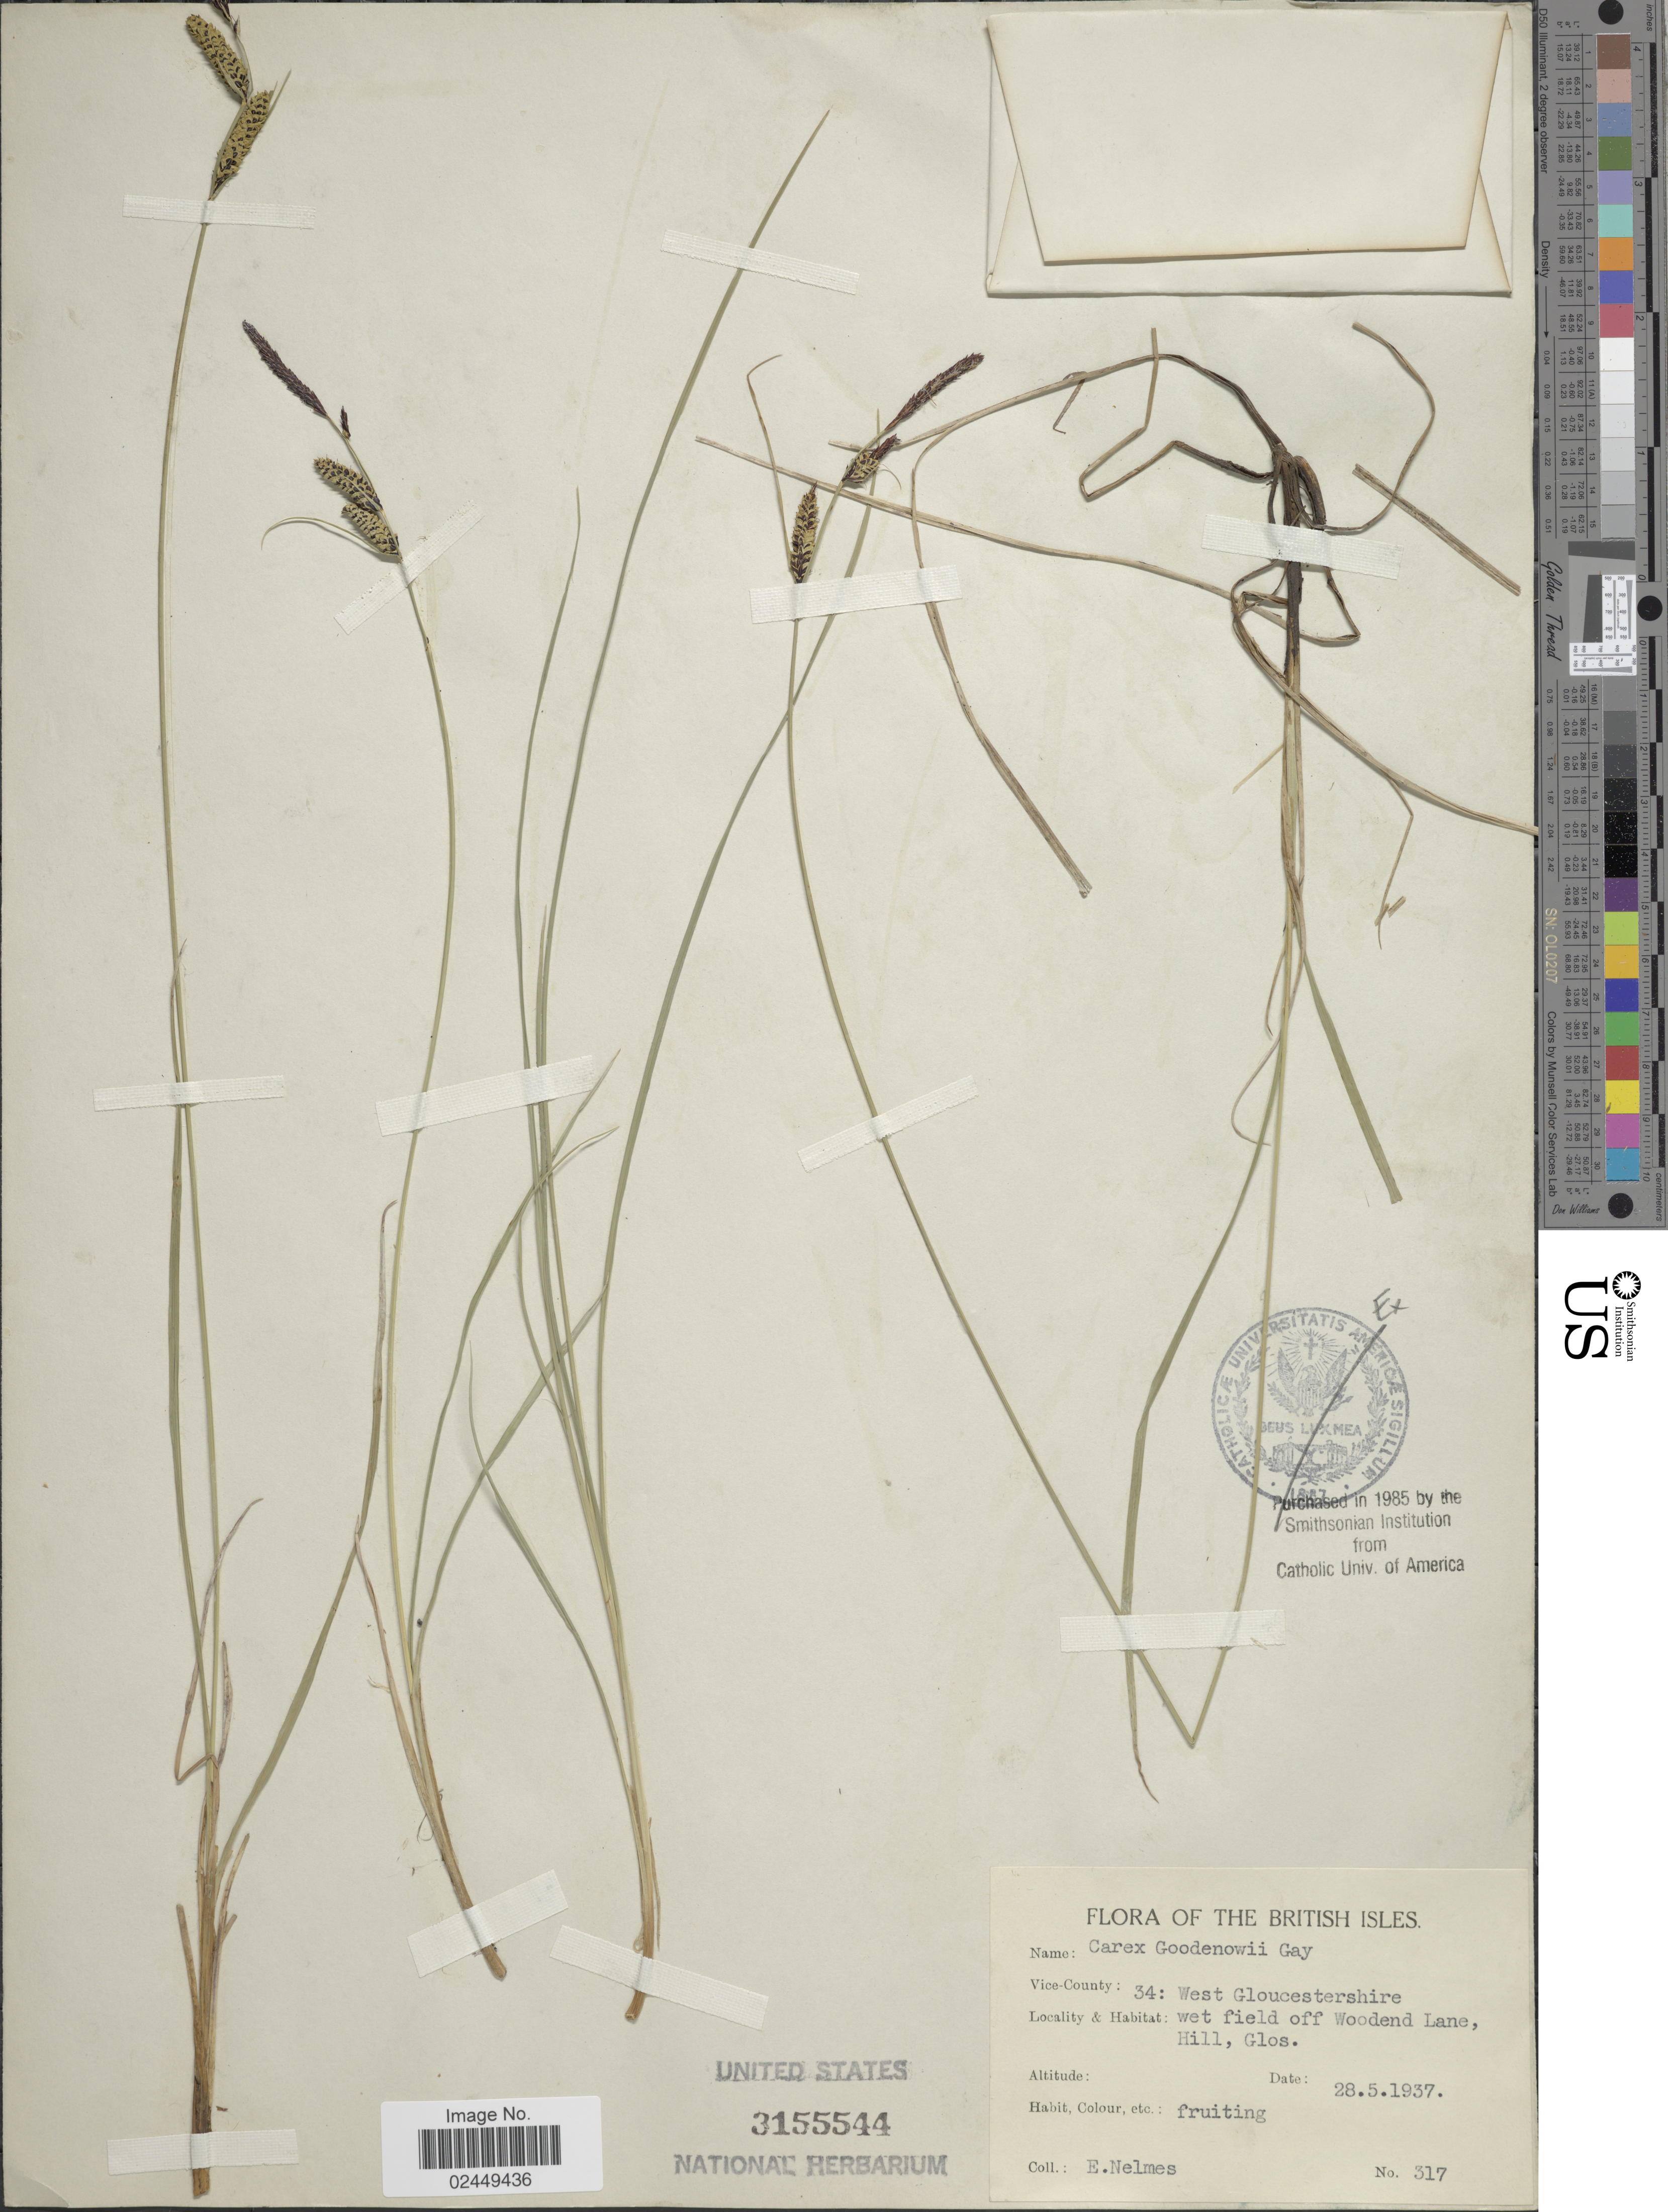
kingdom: Plantae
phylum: Tracheophyta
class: Liliopsida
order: Poales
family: Cyperaceae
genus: Carex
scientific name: Carex nigra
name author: (L.) Reichard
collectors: E. Nelmes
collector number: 317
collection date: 1937-05-28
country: United Kingdom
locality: British Isles, Vice-County: 34: West Glouchestershire, wet field off Woodend Lane Hill, Glos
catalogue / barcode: US 3155544